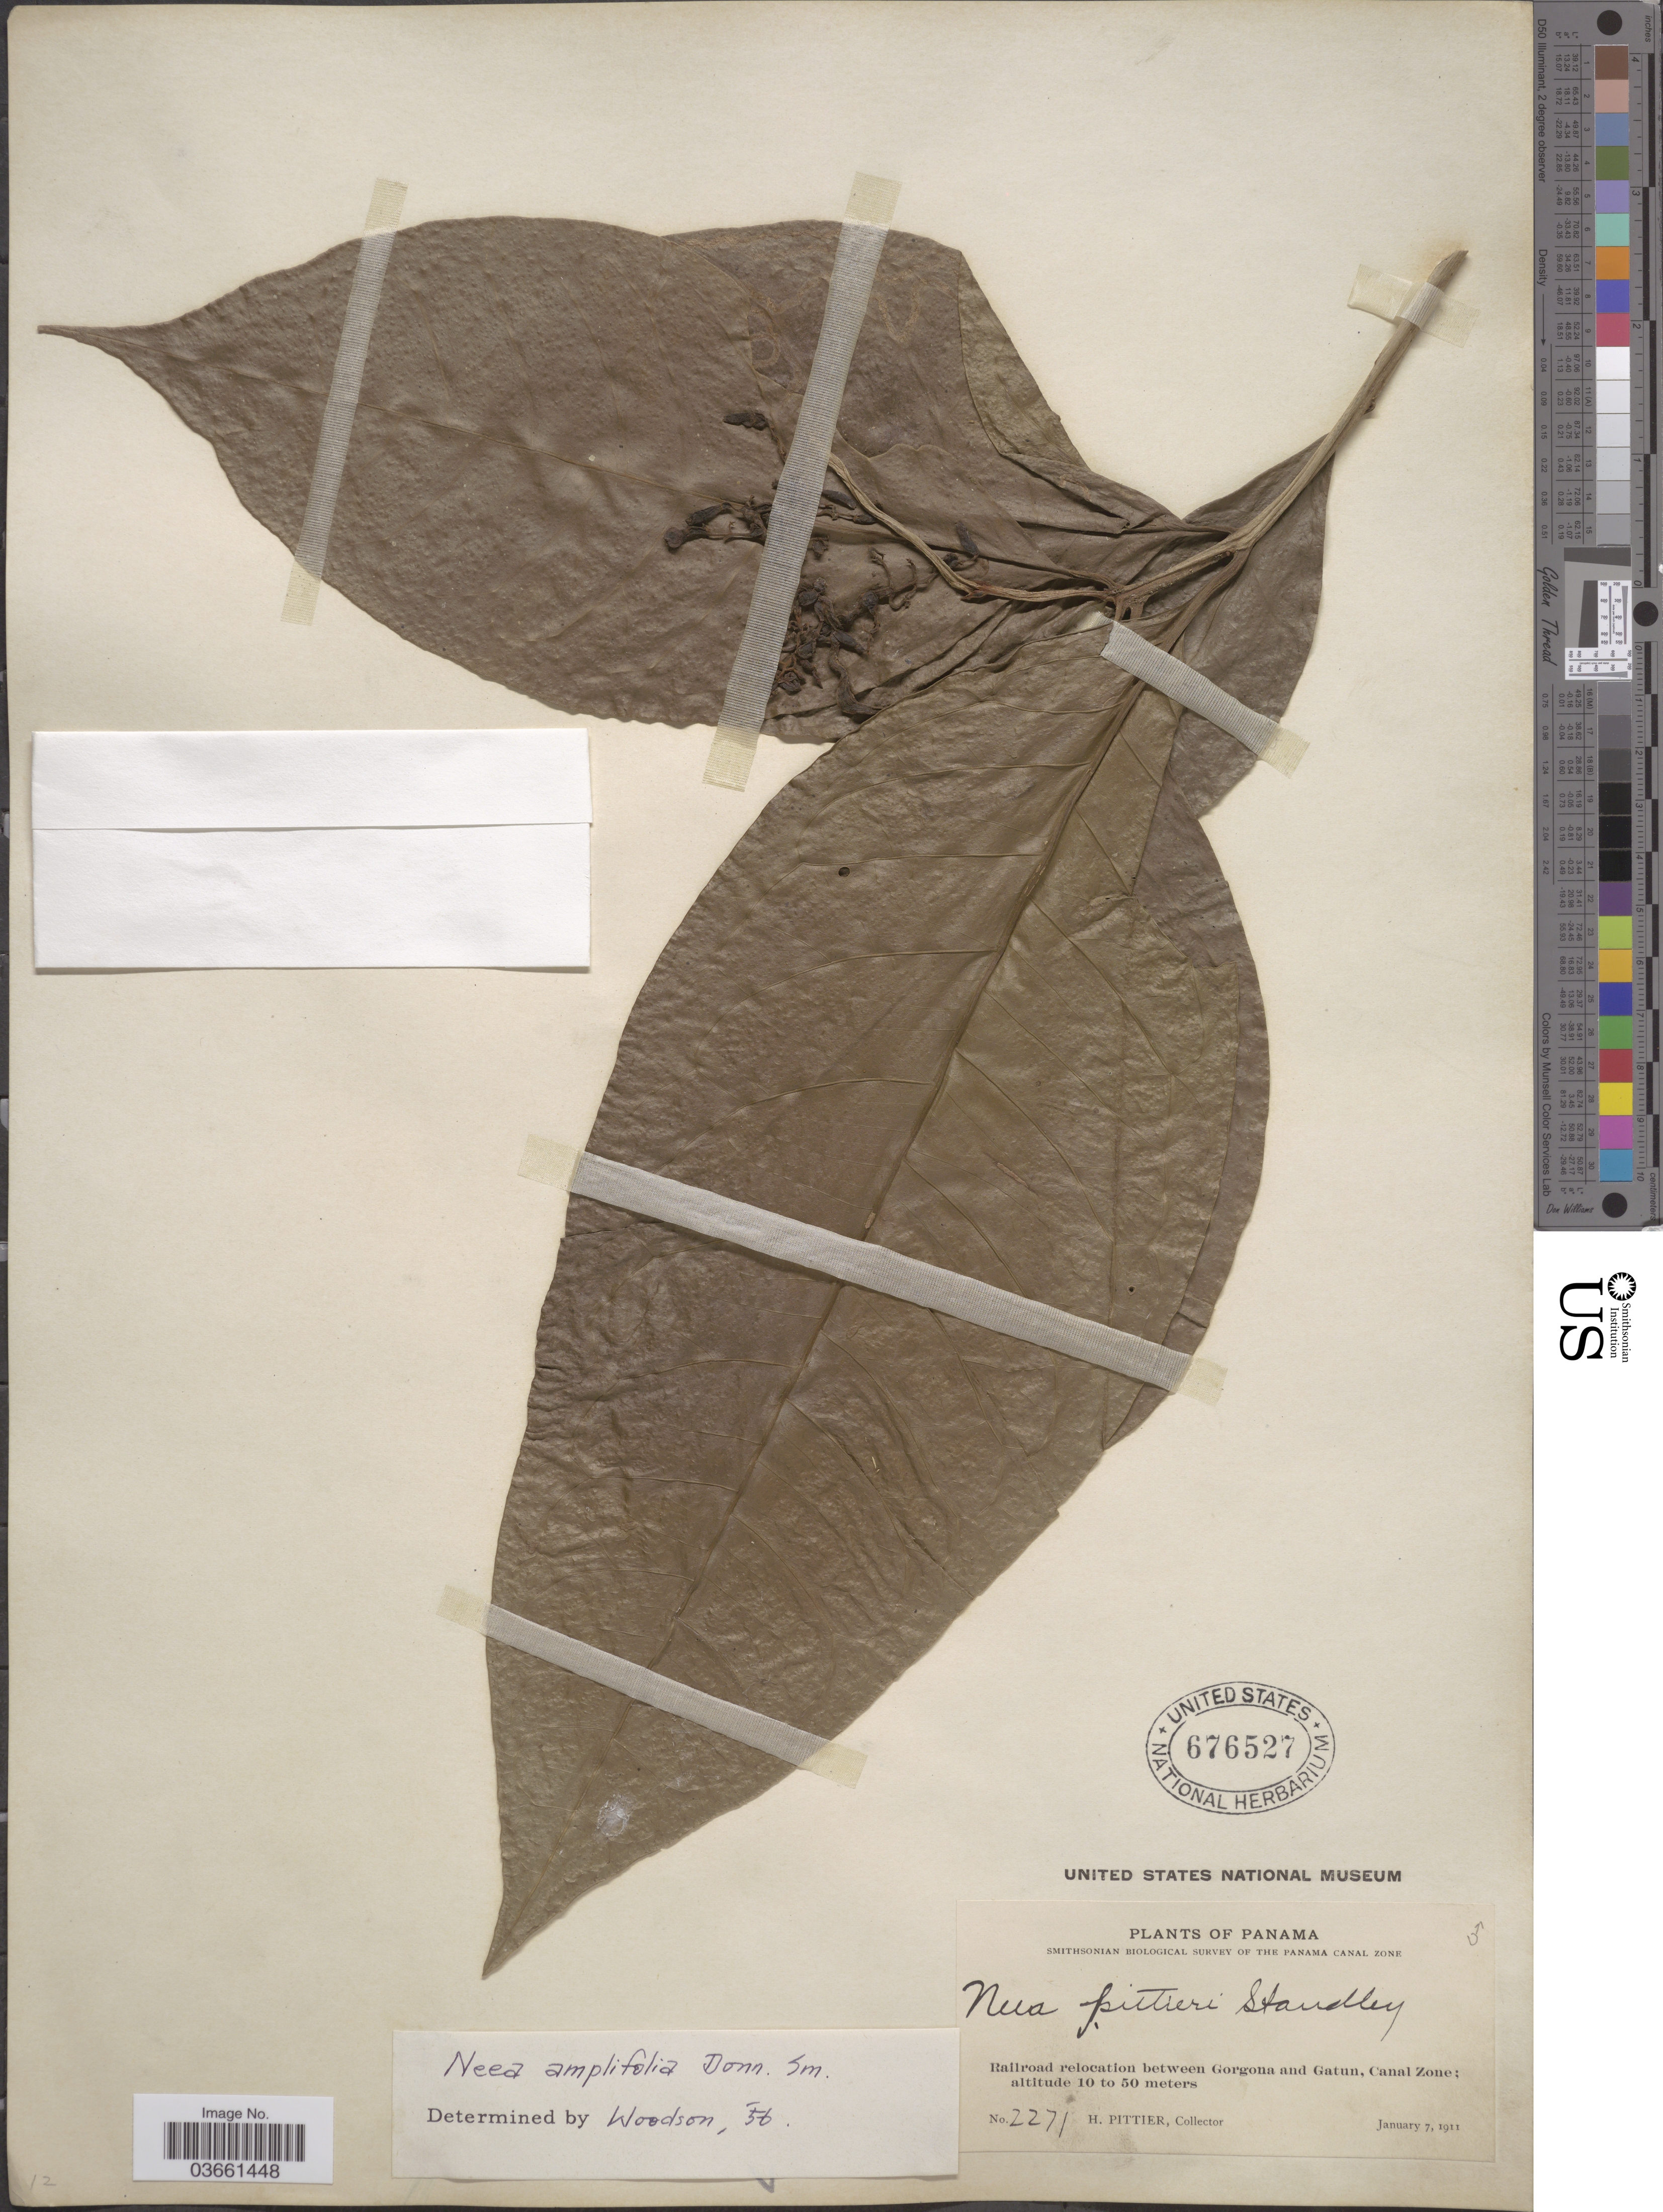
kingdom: Plantae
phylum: Tracheophyta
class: Magnoliopsida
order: Caryophyllales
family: Nyctaginaceae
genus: Neea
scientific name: Neea amplifolia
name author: Donn. Sm.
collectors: H. F. Pittier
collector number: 2271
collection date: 1911-01-07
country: Panama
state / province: Colón / Panamá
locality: Railroad relocation between Gorgona and Gatun, Canal Zone.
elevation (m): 10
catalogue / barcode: US 676527